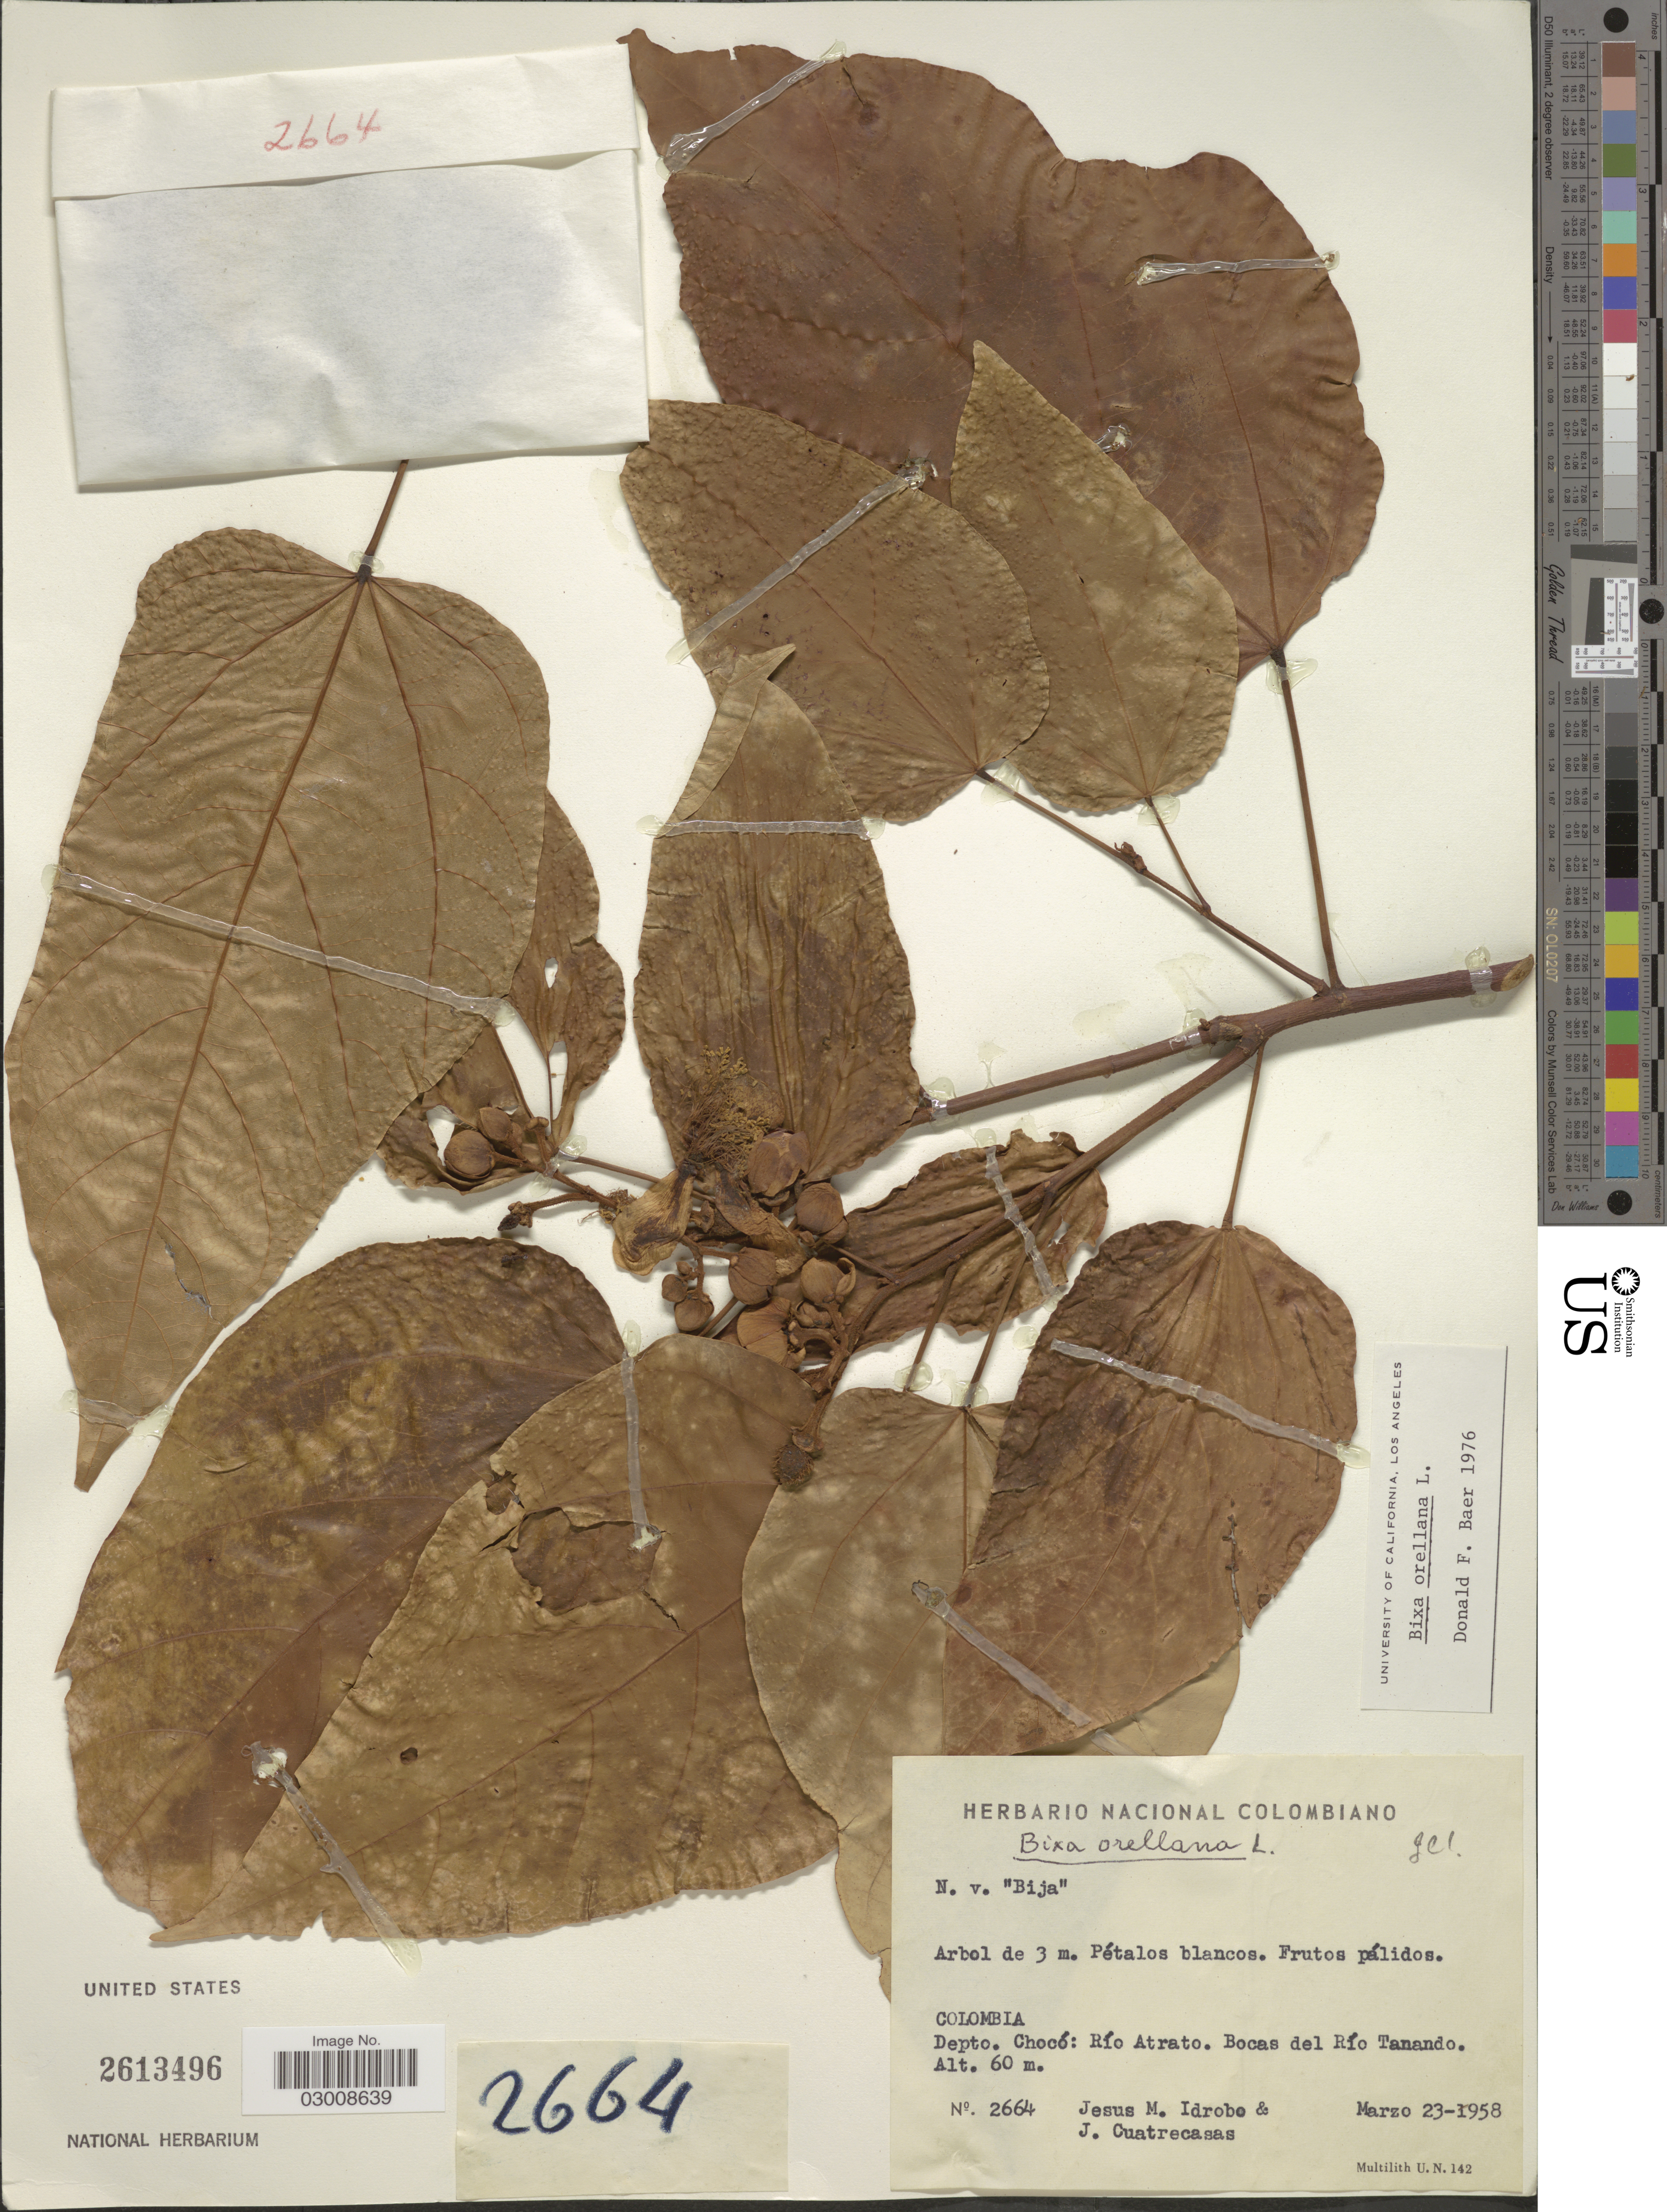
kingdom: Plantae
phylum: Tracheophyta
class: Magnoliopsida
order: Malvales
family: Bixaceae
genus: Bixa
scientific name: Bixa orellana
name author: L.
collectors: J. M. Idrobo & J. Cuatrecasas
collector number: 2664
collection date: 1958-03-23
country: Colombia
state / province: Chocó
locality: Depto. Chocó: Río Atrato, Bocas del Río Tanando.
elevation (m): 60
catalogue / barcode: US 2613496